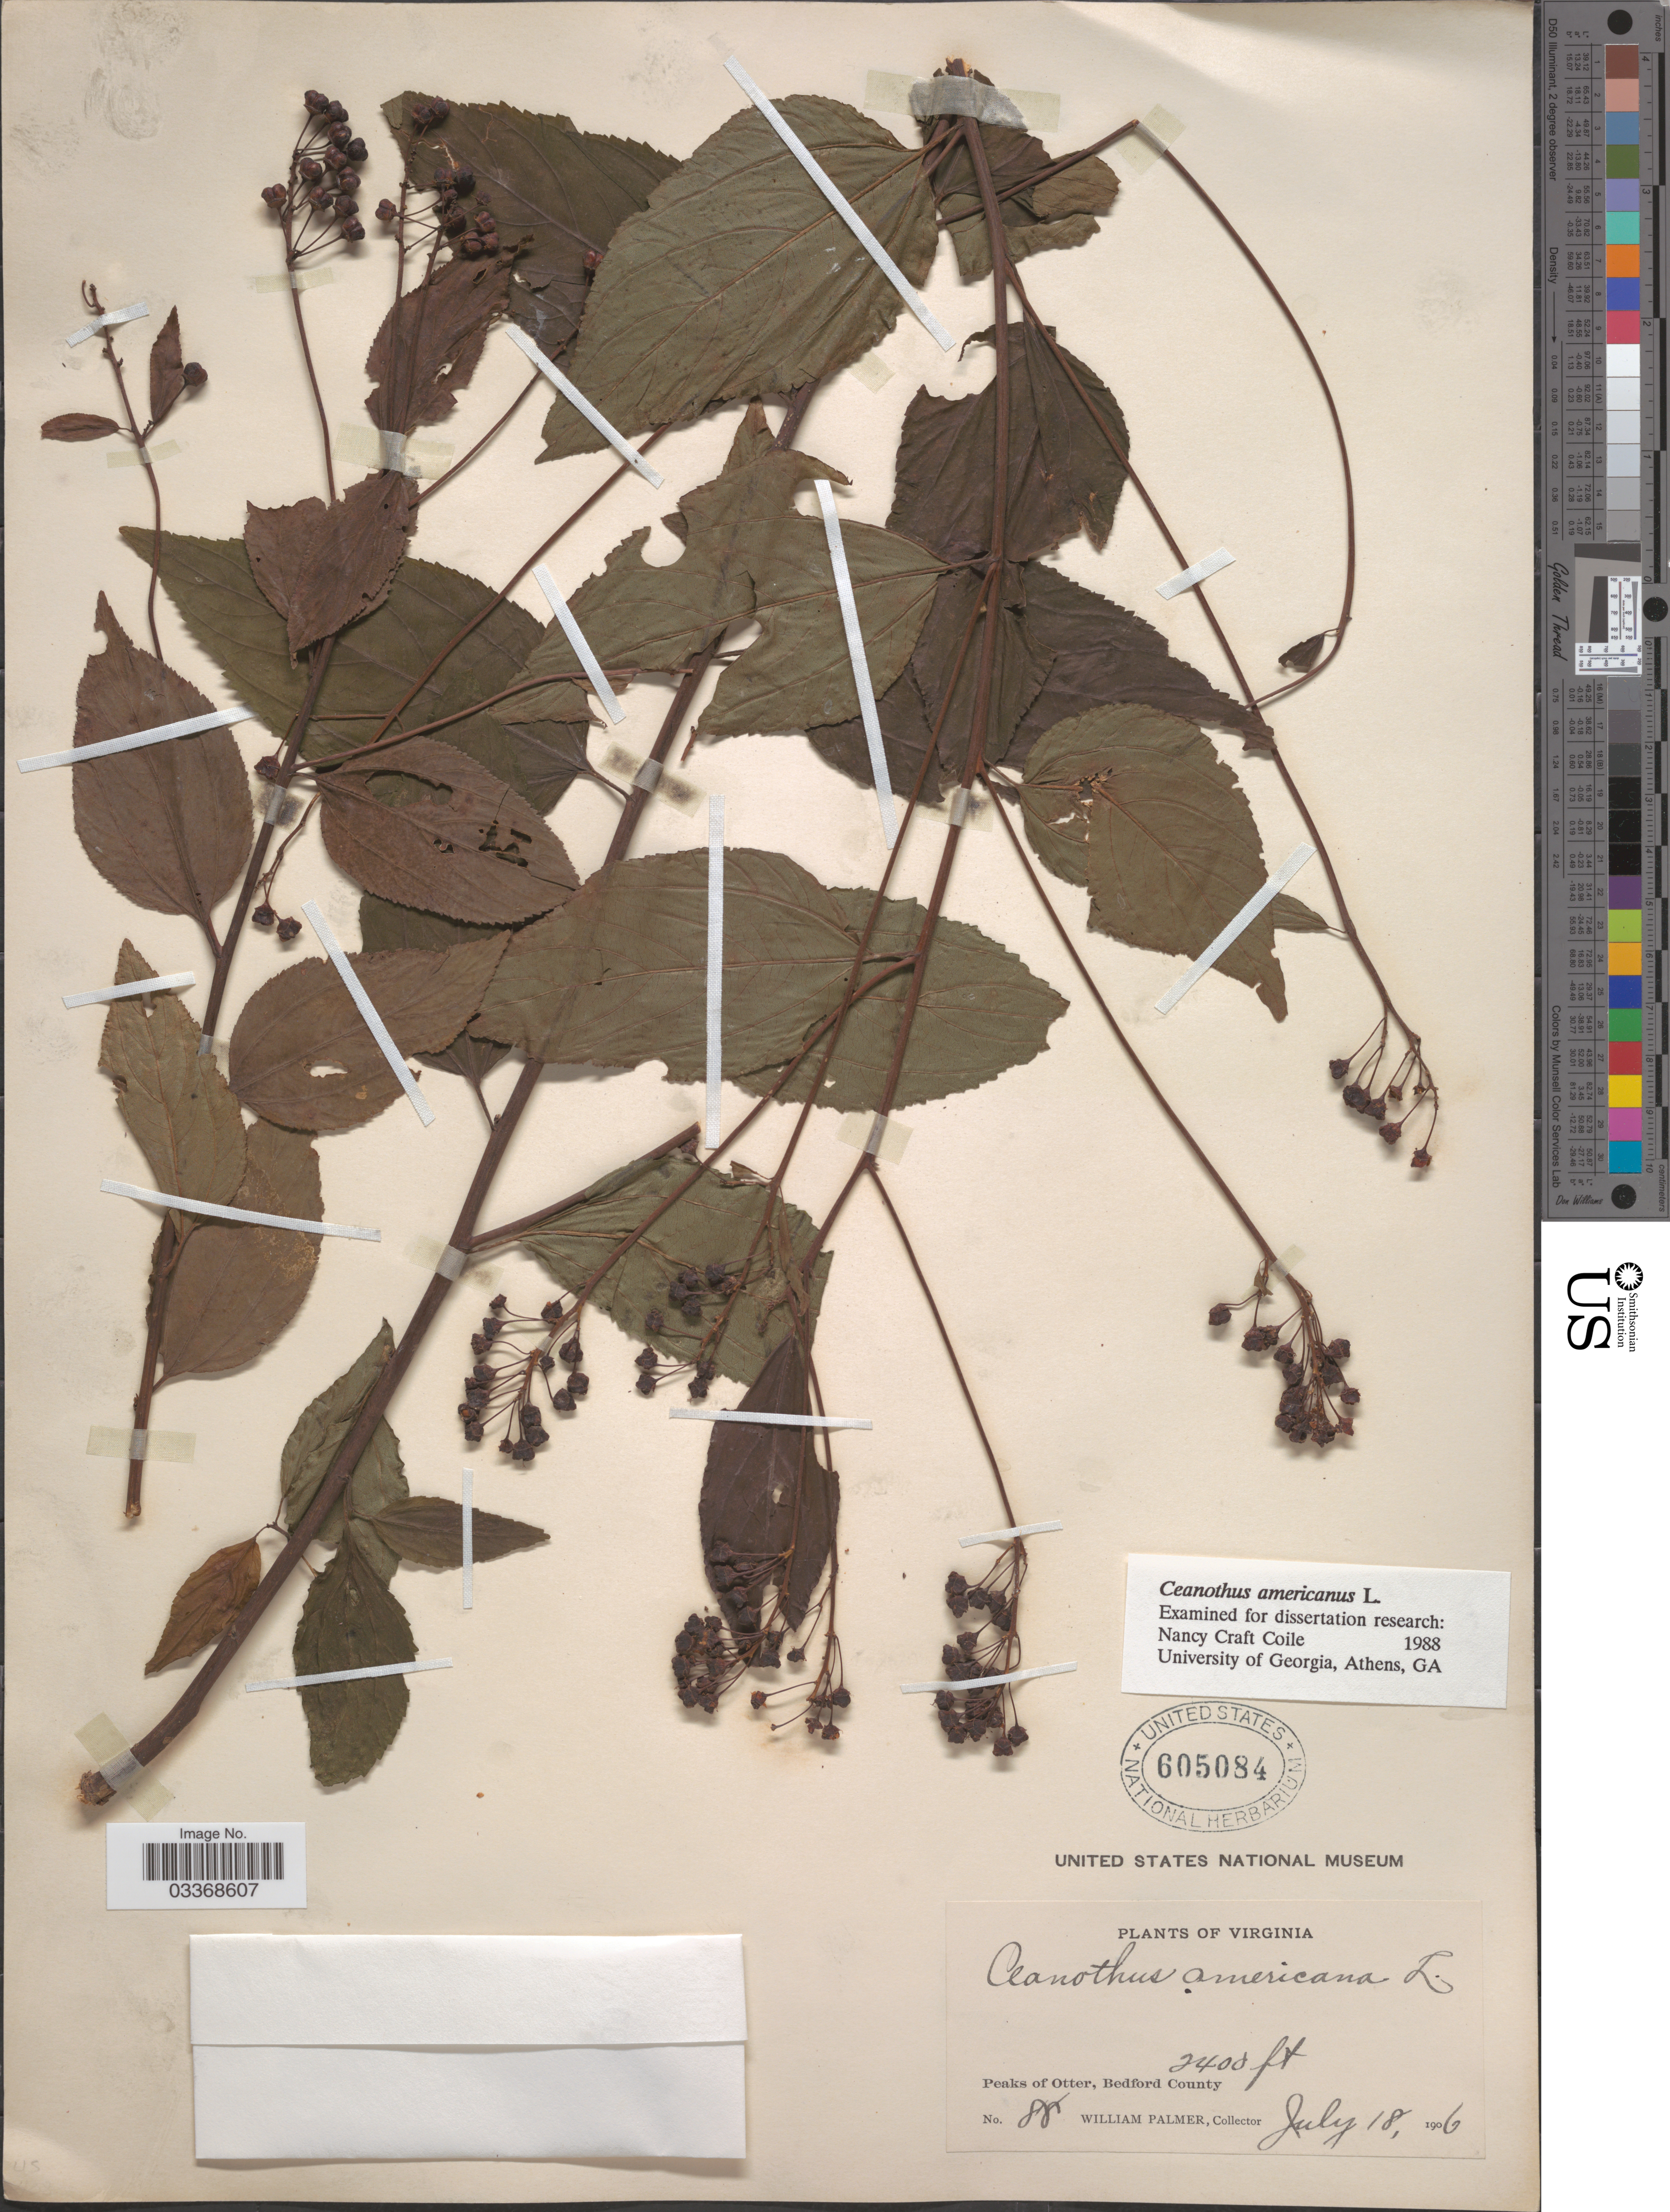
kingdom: Plantae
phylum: Tracheophyta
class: Magnoliopsida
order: Rosales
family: Rhamnaceae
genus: Ceanothus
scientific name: Ceanothus americanus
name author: L.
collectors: W. Palmer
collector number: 88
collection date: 1906-07-18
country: United States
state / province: Virginia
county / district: Bedford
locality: Peaks of Otter, Bedford County.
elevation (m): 732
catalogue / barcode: US 605084